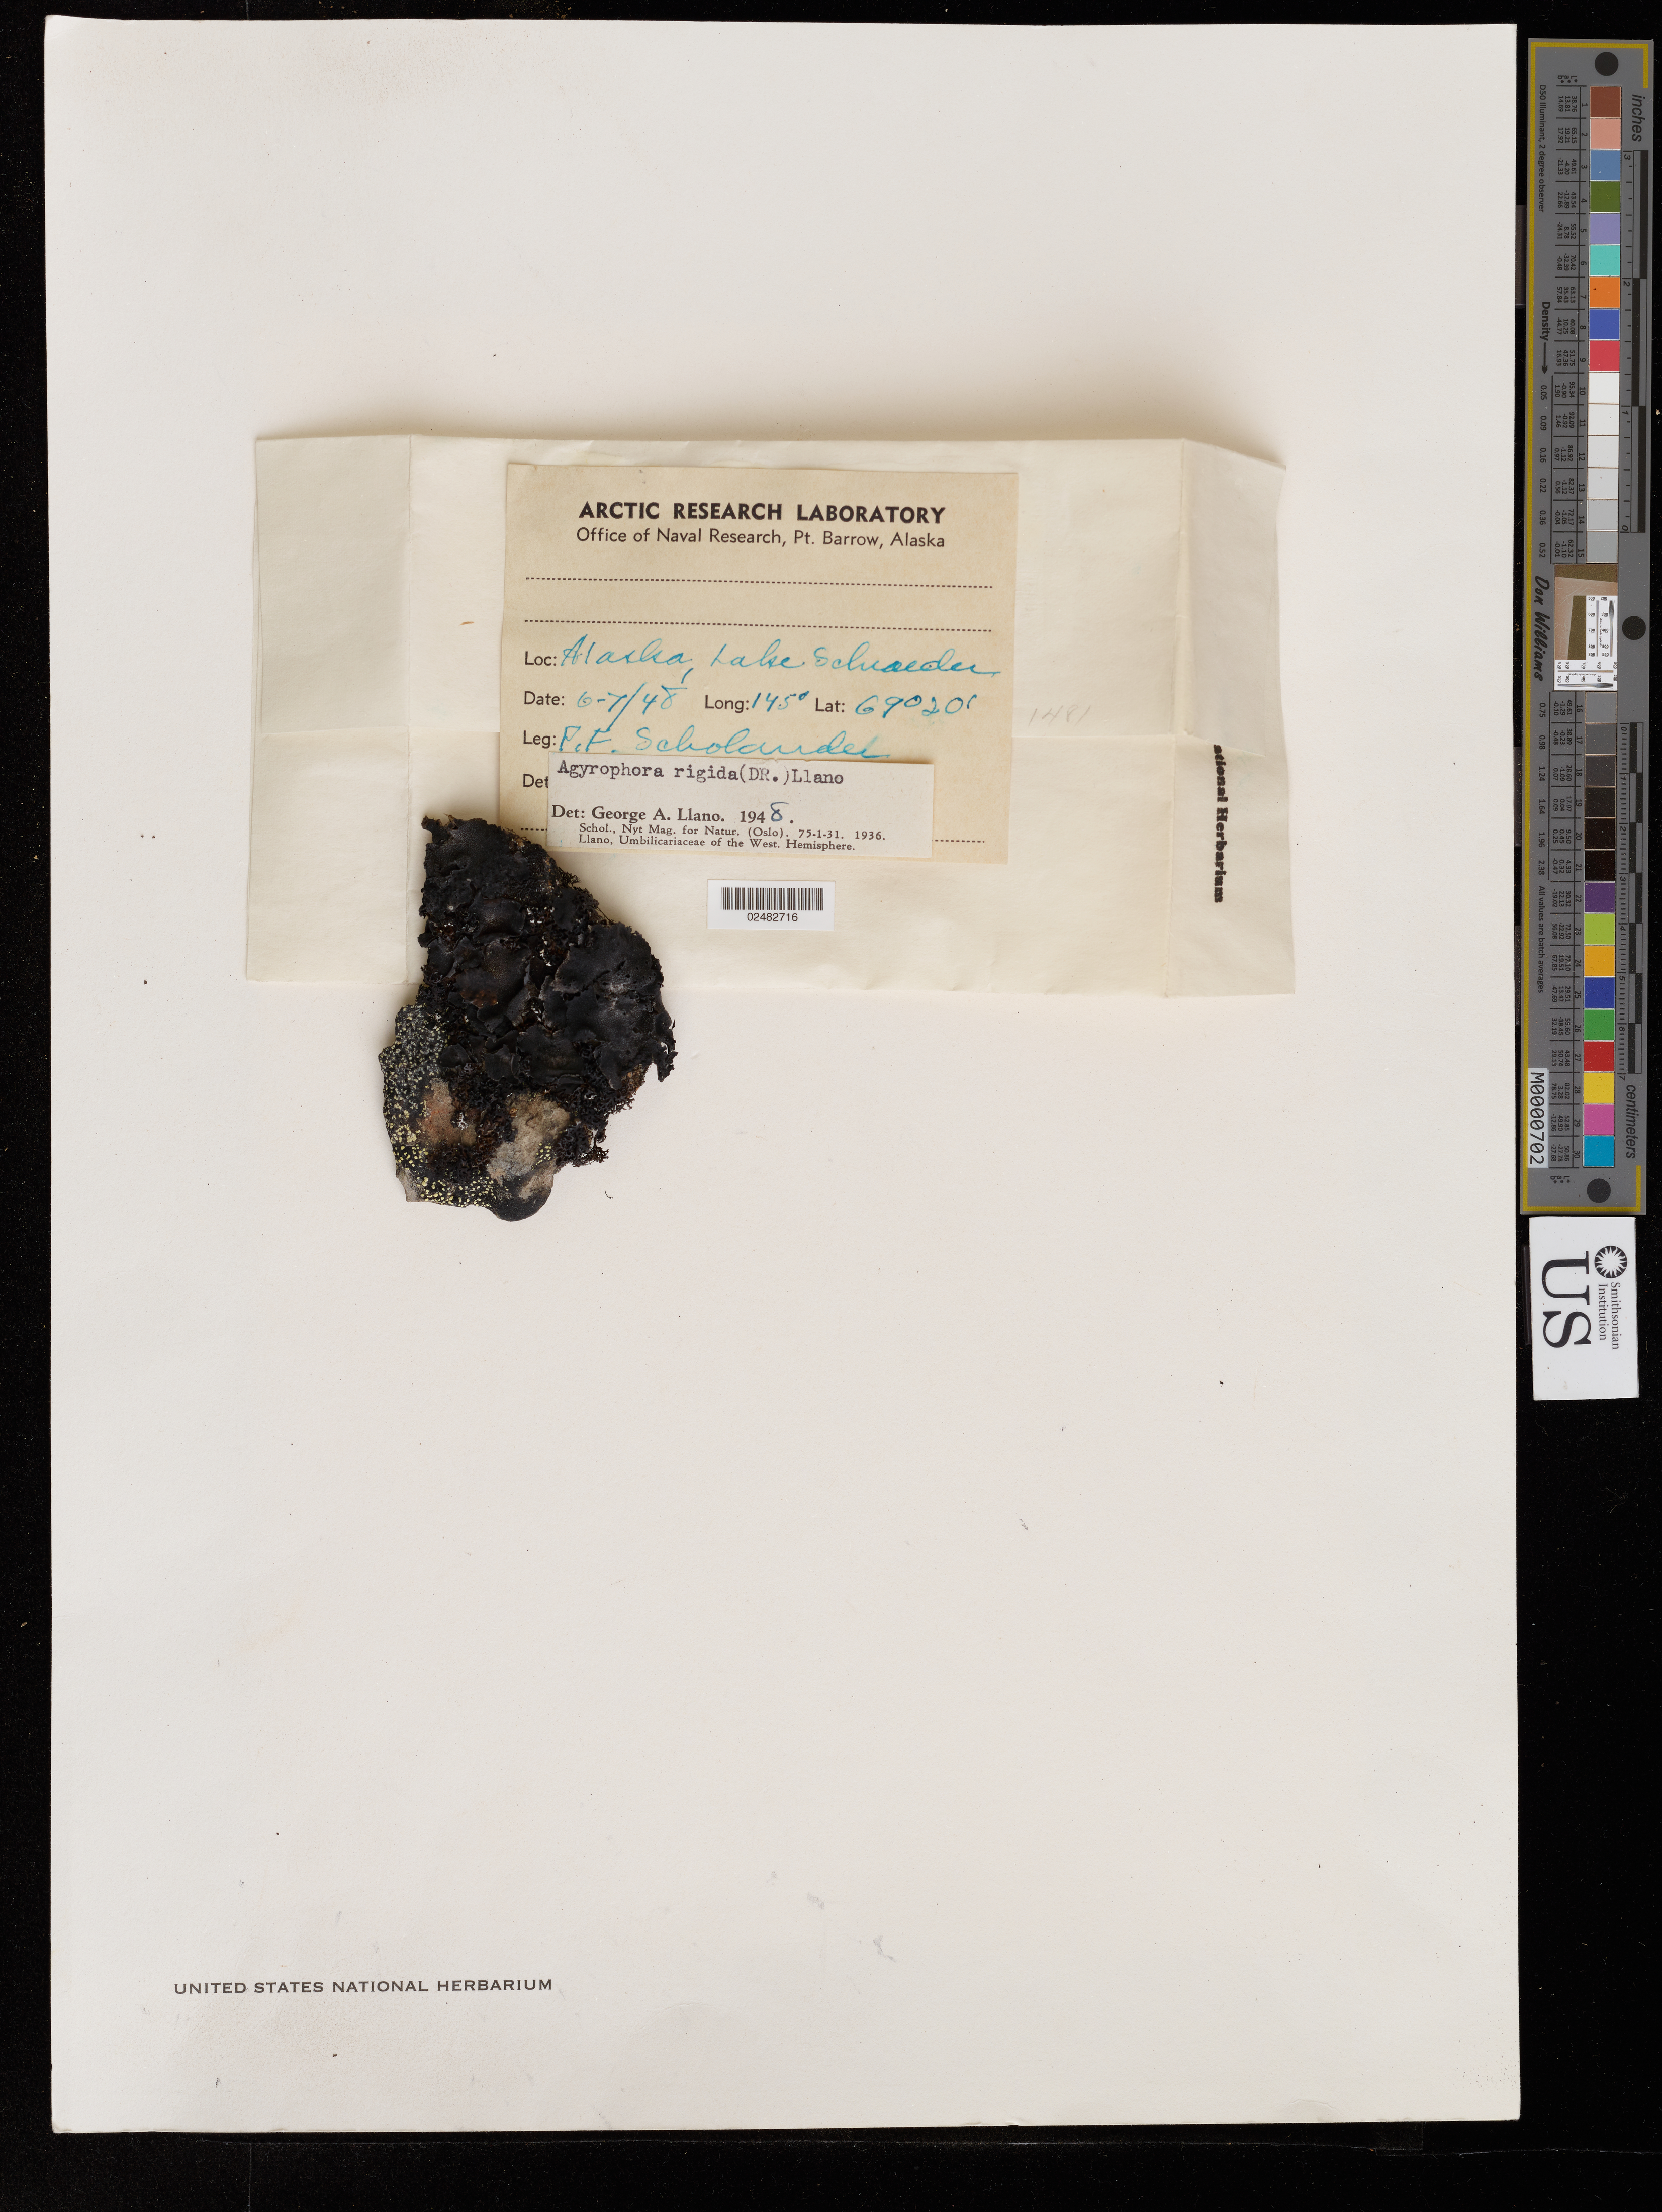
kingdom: Fungi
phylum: Ascomycota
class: Lecanoromycetes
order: Umbilicariales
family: Umbilicariaceae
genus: Umbilicaria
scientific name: Umbilicaria coriacea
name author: Imshaug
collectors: P. Scholander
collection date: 1948-06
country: United States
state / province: Alaska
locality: Lake Scholander